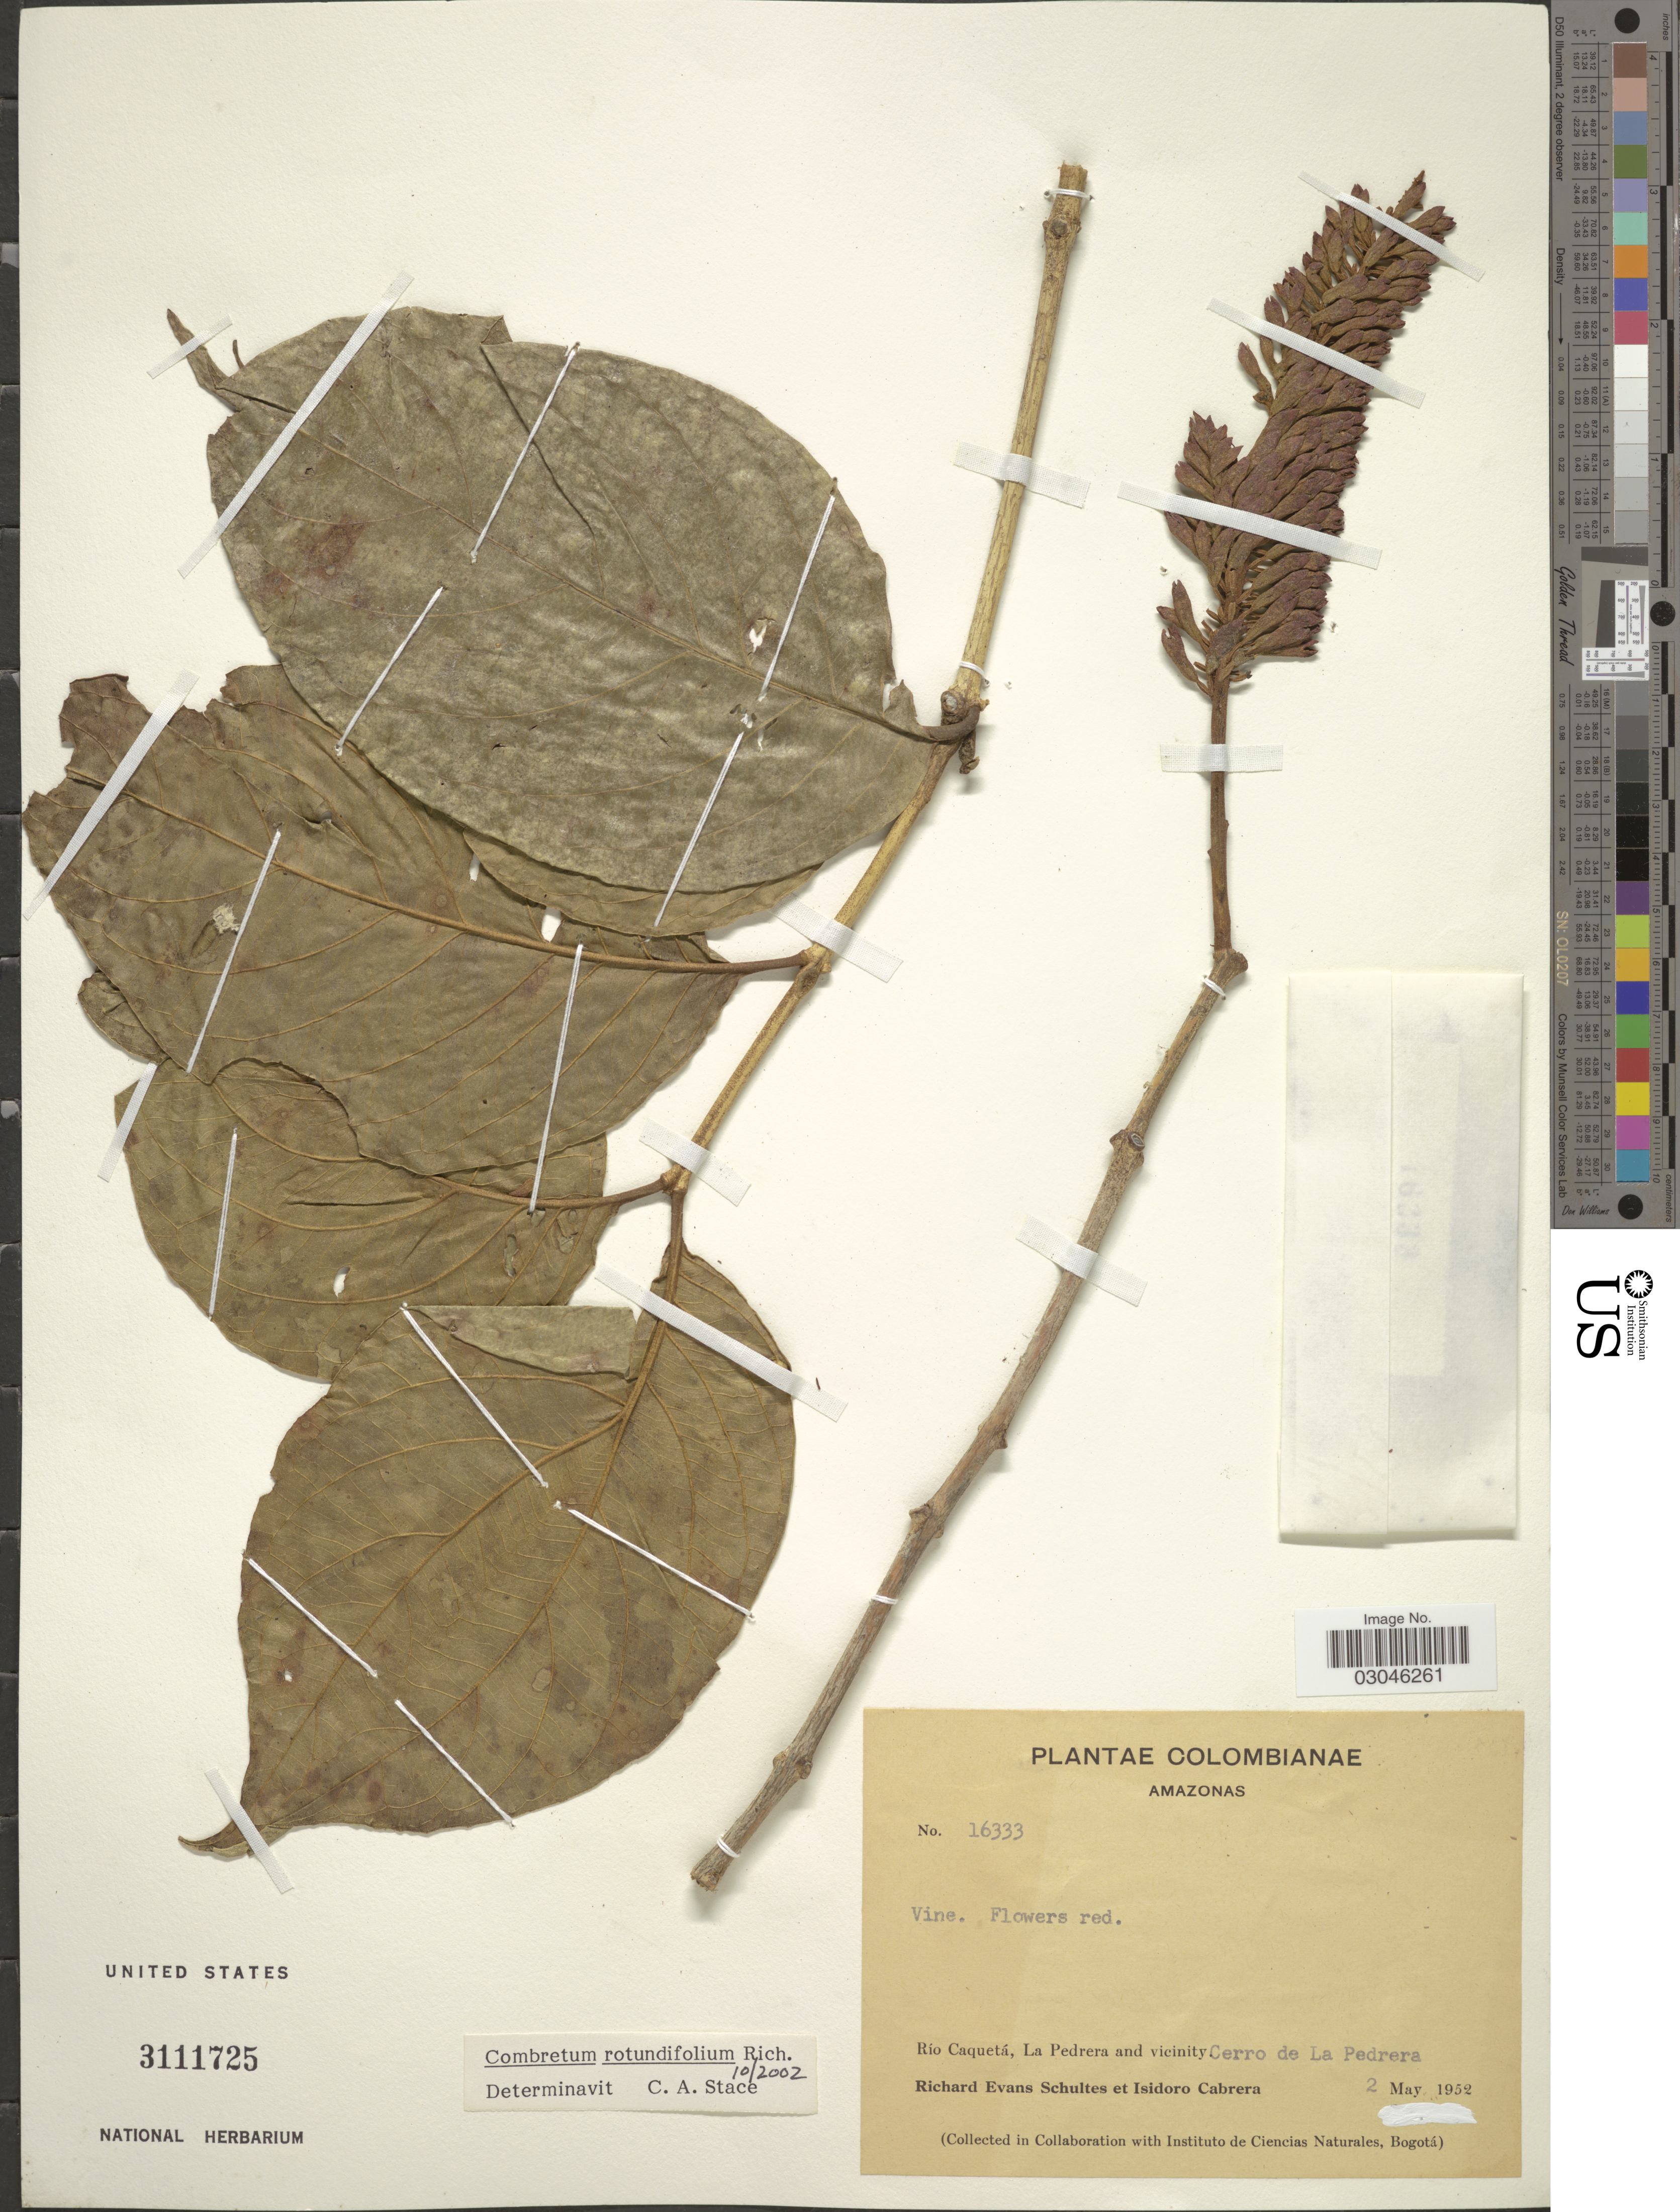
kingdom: Plantae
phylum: Tracheophyta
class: Magnoliopsida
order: Myrtales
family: Combretaceae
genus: Combretum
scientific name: Combretum rotundifolium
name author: Rich.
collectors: R. E. Schultes & I. Cabrera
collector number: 16333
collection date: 1952-05-02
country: Colombia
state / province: Amazônas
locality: Río Caquetá, La Pedrera and vicinity. Cerro de La Pedrera.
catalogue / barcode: US 3111725